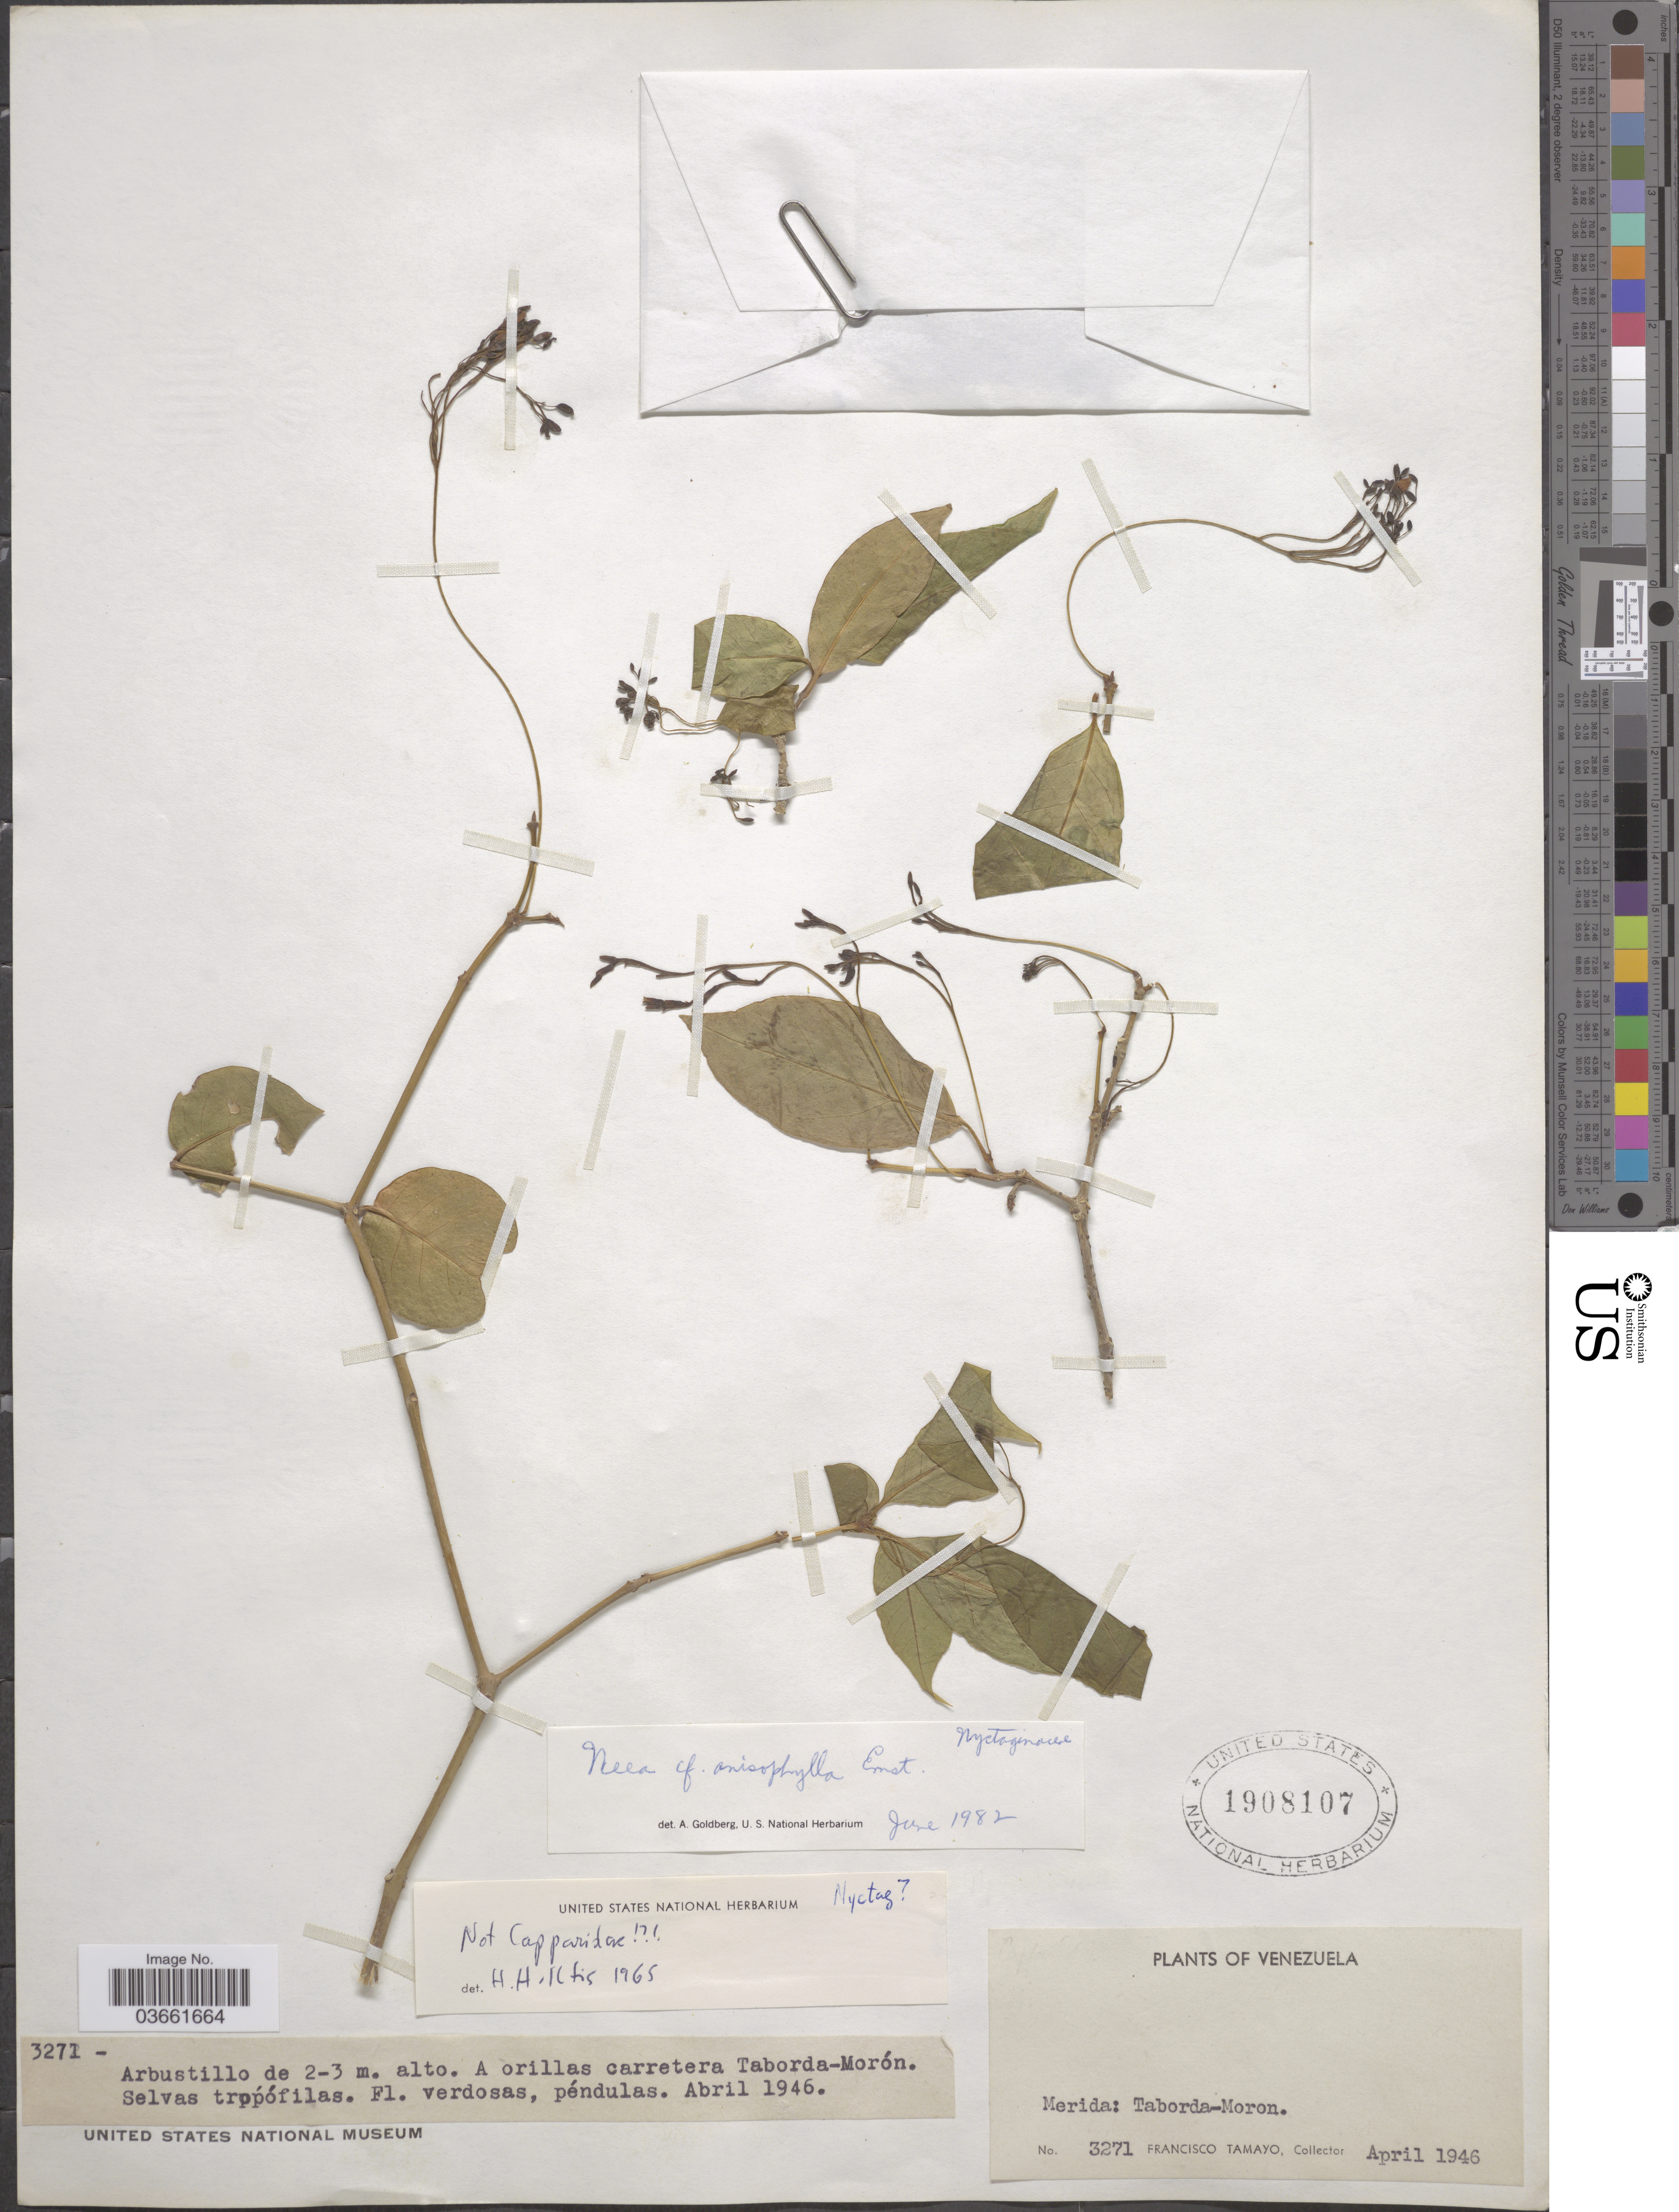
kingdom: Plantae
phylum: Tracheophyta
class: Magnoliopsida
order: Caryophyllales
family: Nyctaginaceae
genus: Neea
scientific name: Neea anisophylla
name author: Ernst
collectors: F. Tamayo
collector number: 3271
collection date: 1946-04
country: Venezuela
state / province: Mérida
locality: A orillas carretera Taborda-Moron.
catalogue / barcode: US 1908107